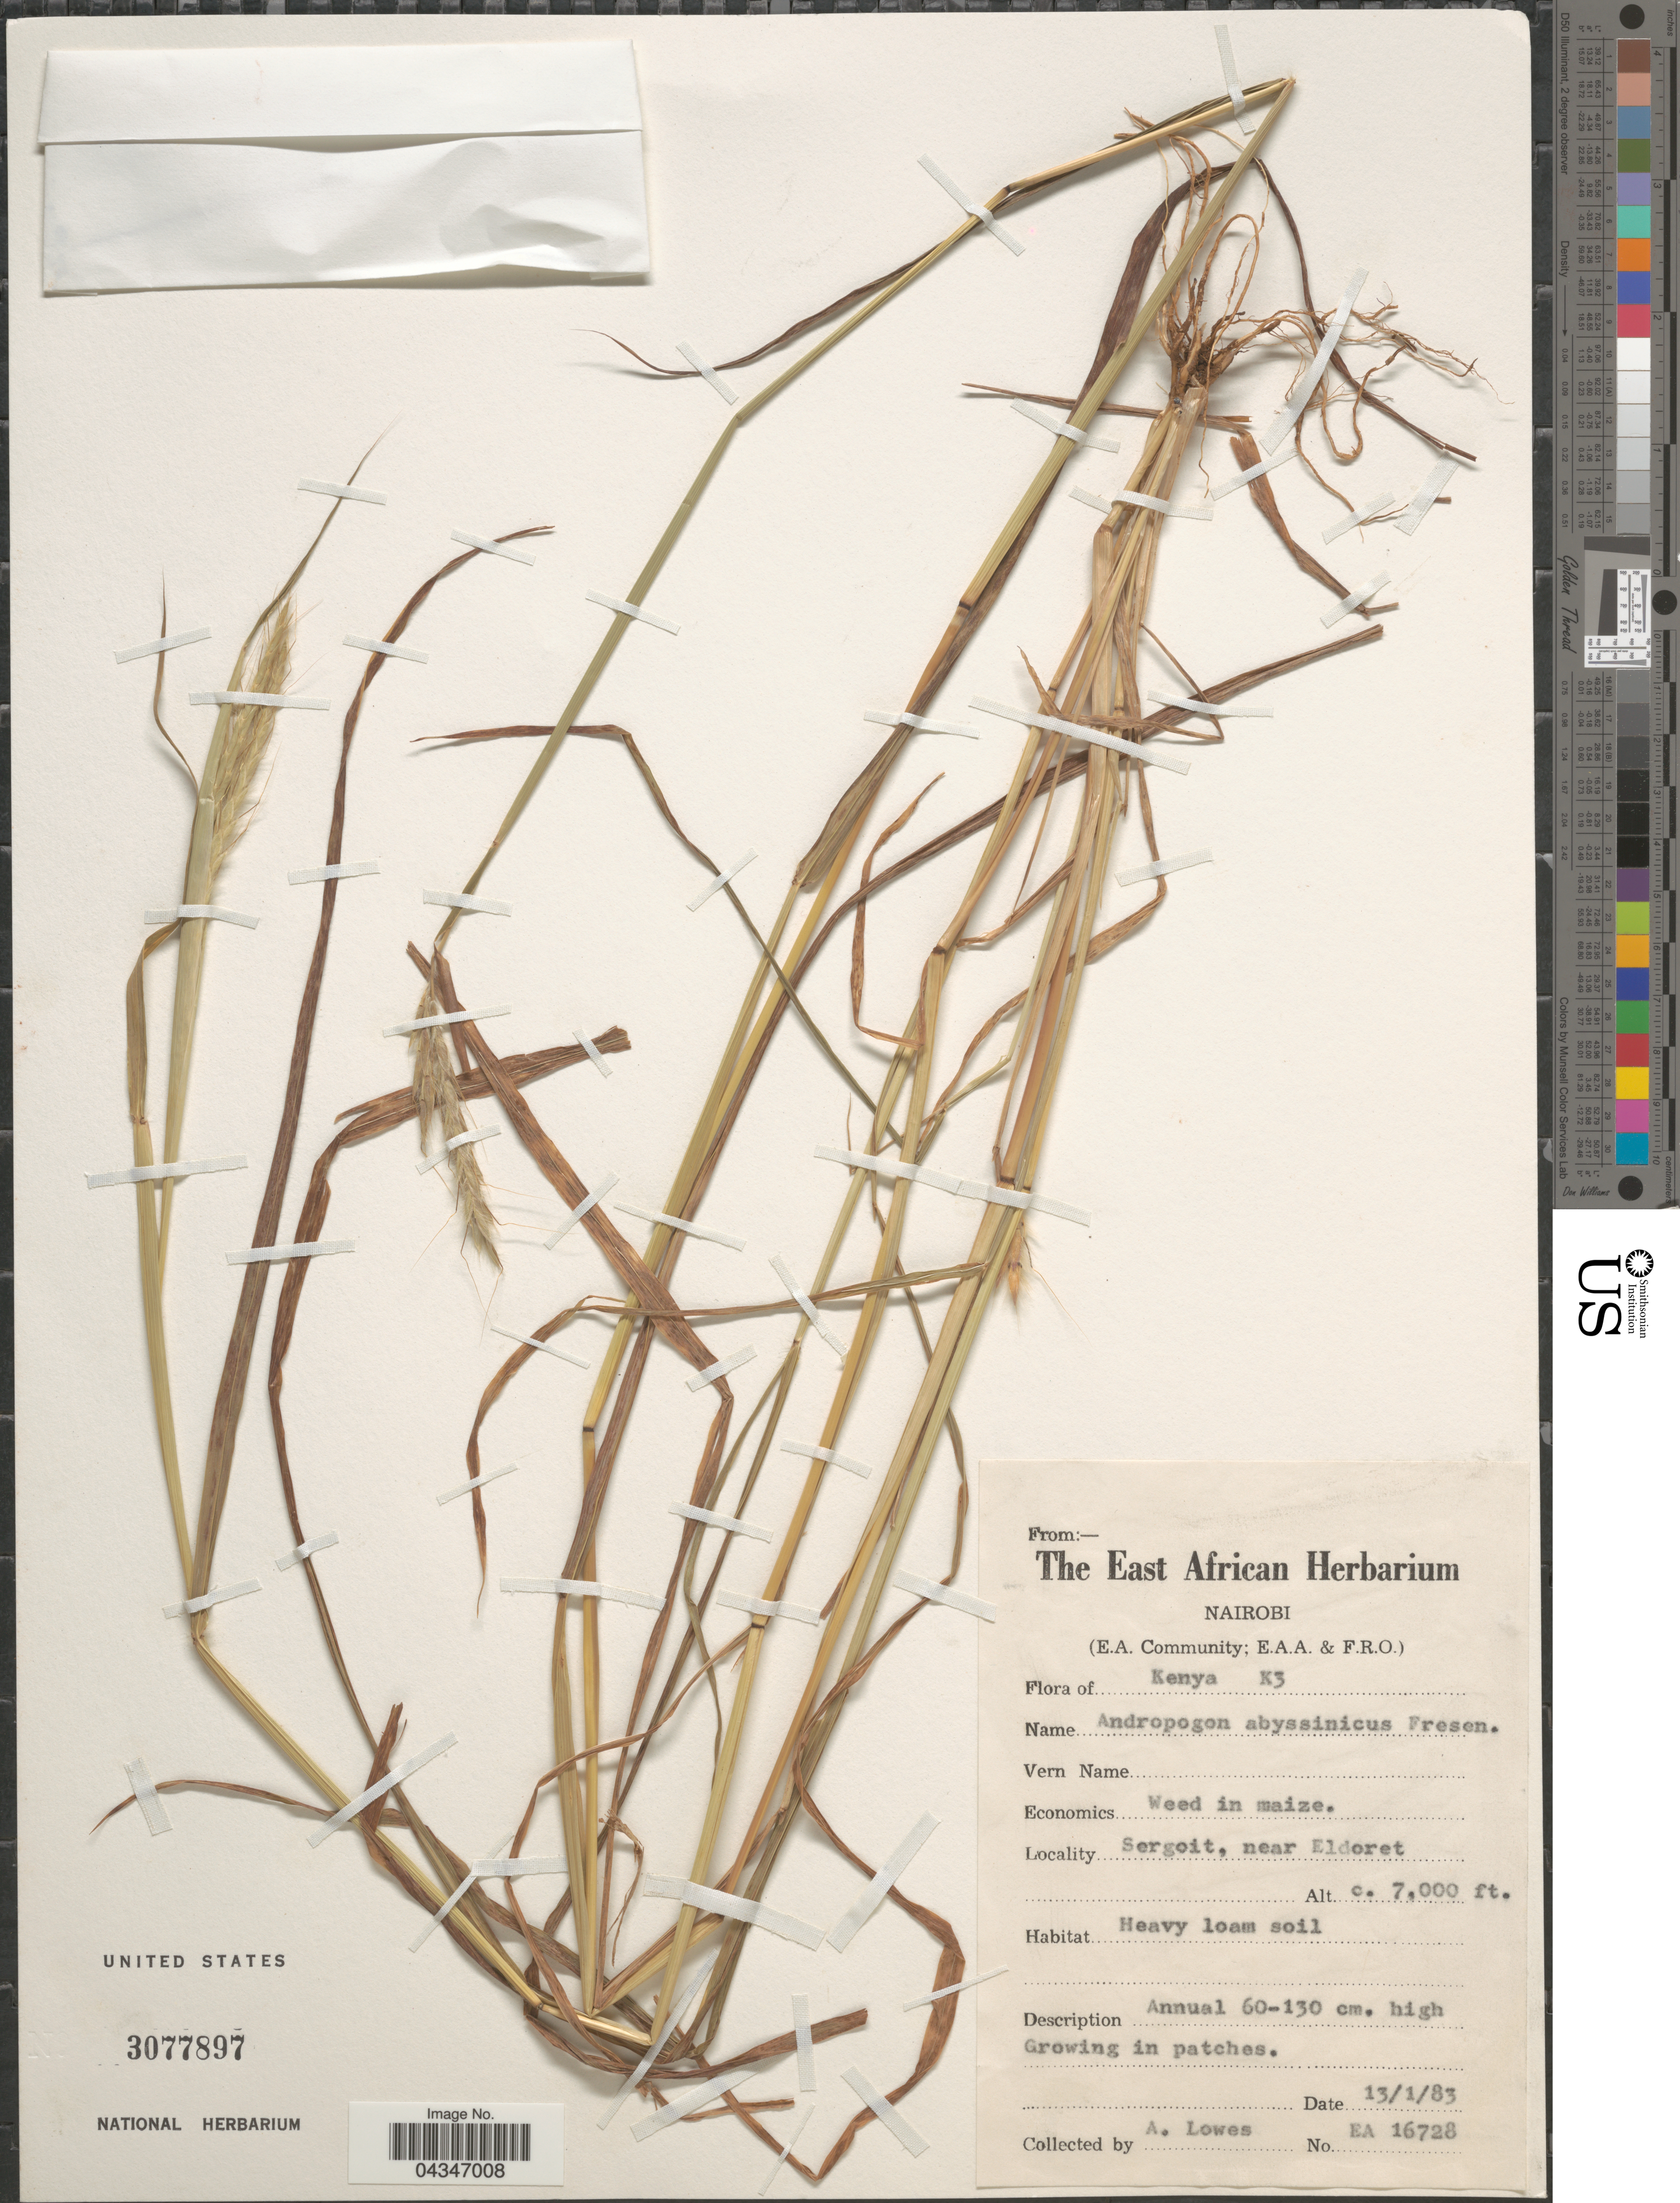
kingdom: Plantae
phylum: Tracheophyta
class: Liliopsida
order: Poales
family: Poaceae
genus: Andropogon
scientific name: Andropogon abyssinicus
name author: Fresen.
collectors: A. Lowes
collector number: EA 16728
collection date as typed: Transcribed d/m/y: 13/1/83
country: Kenya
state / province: Nairobi Area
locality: Kenya K3. Sergoit, near Eldoret.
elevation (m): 2134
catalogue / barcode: US 3077897